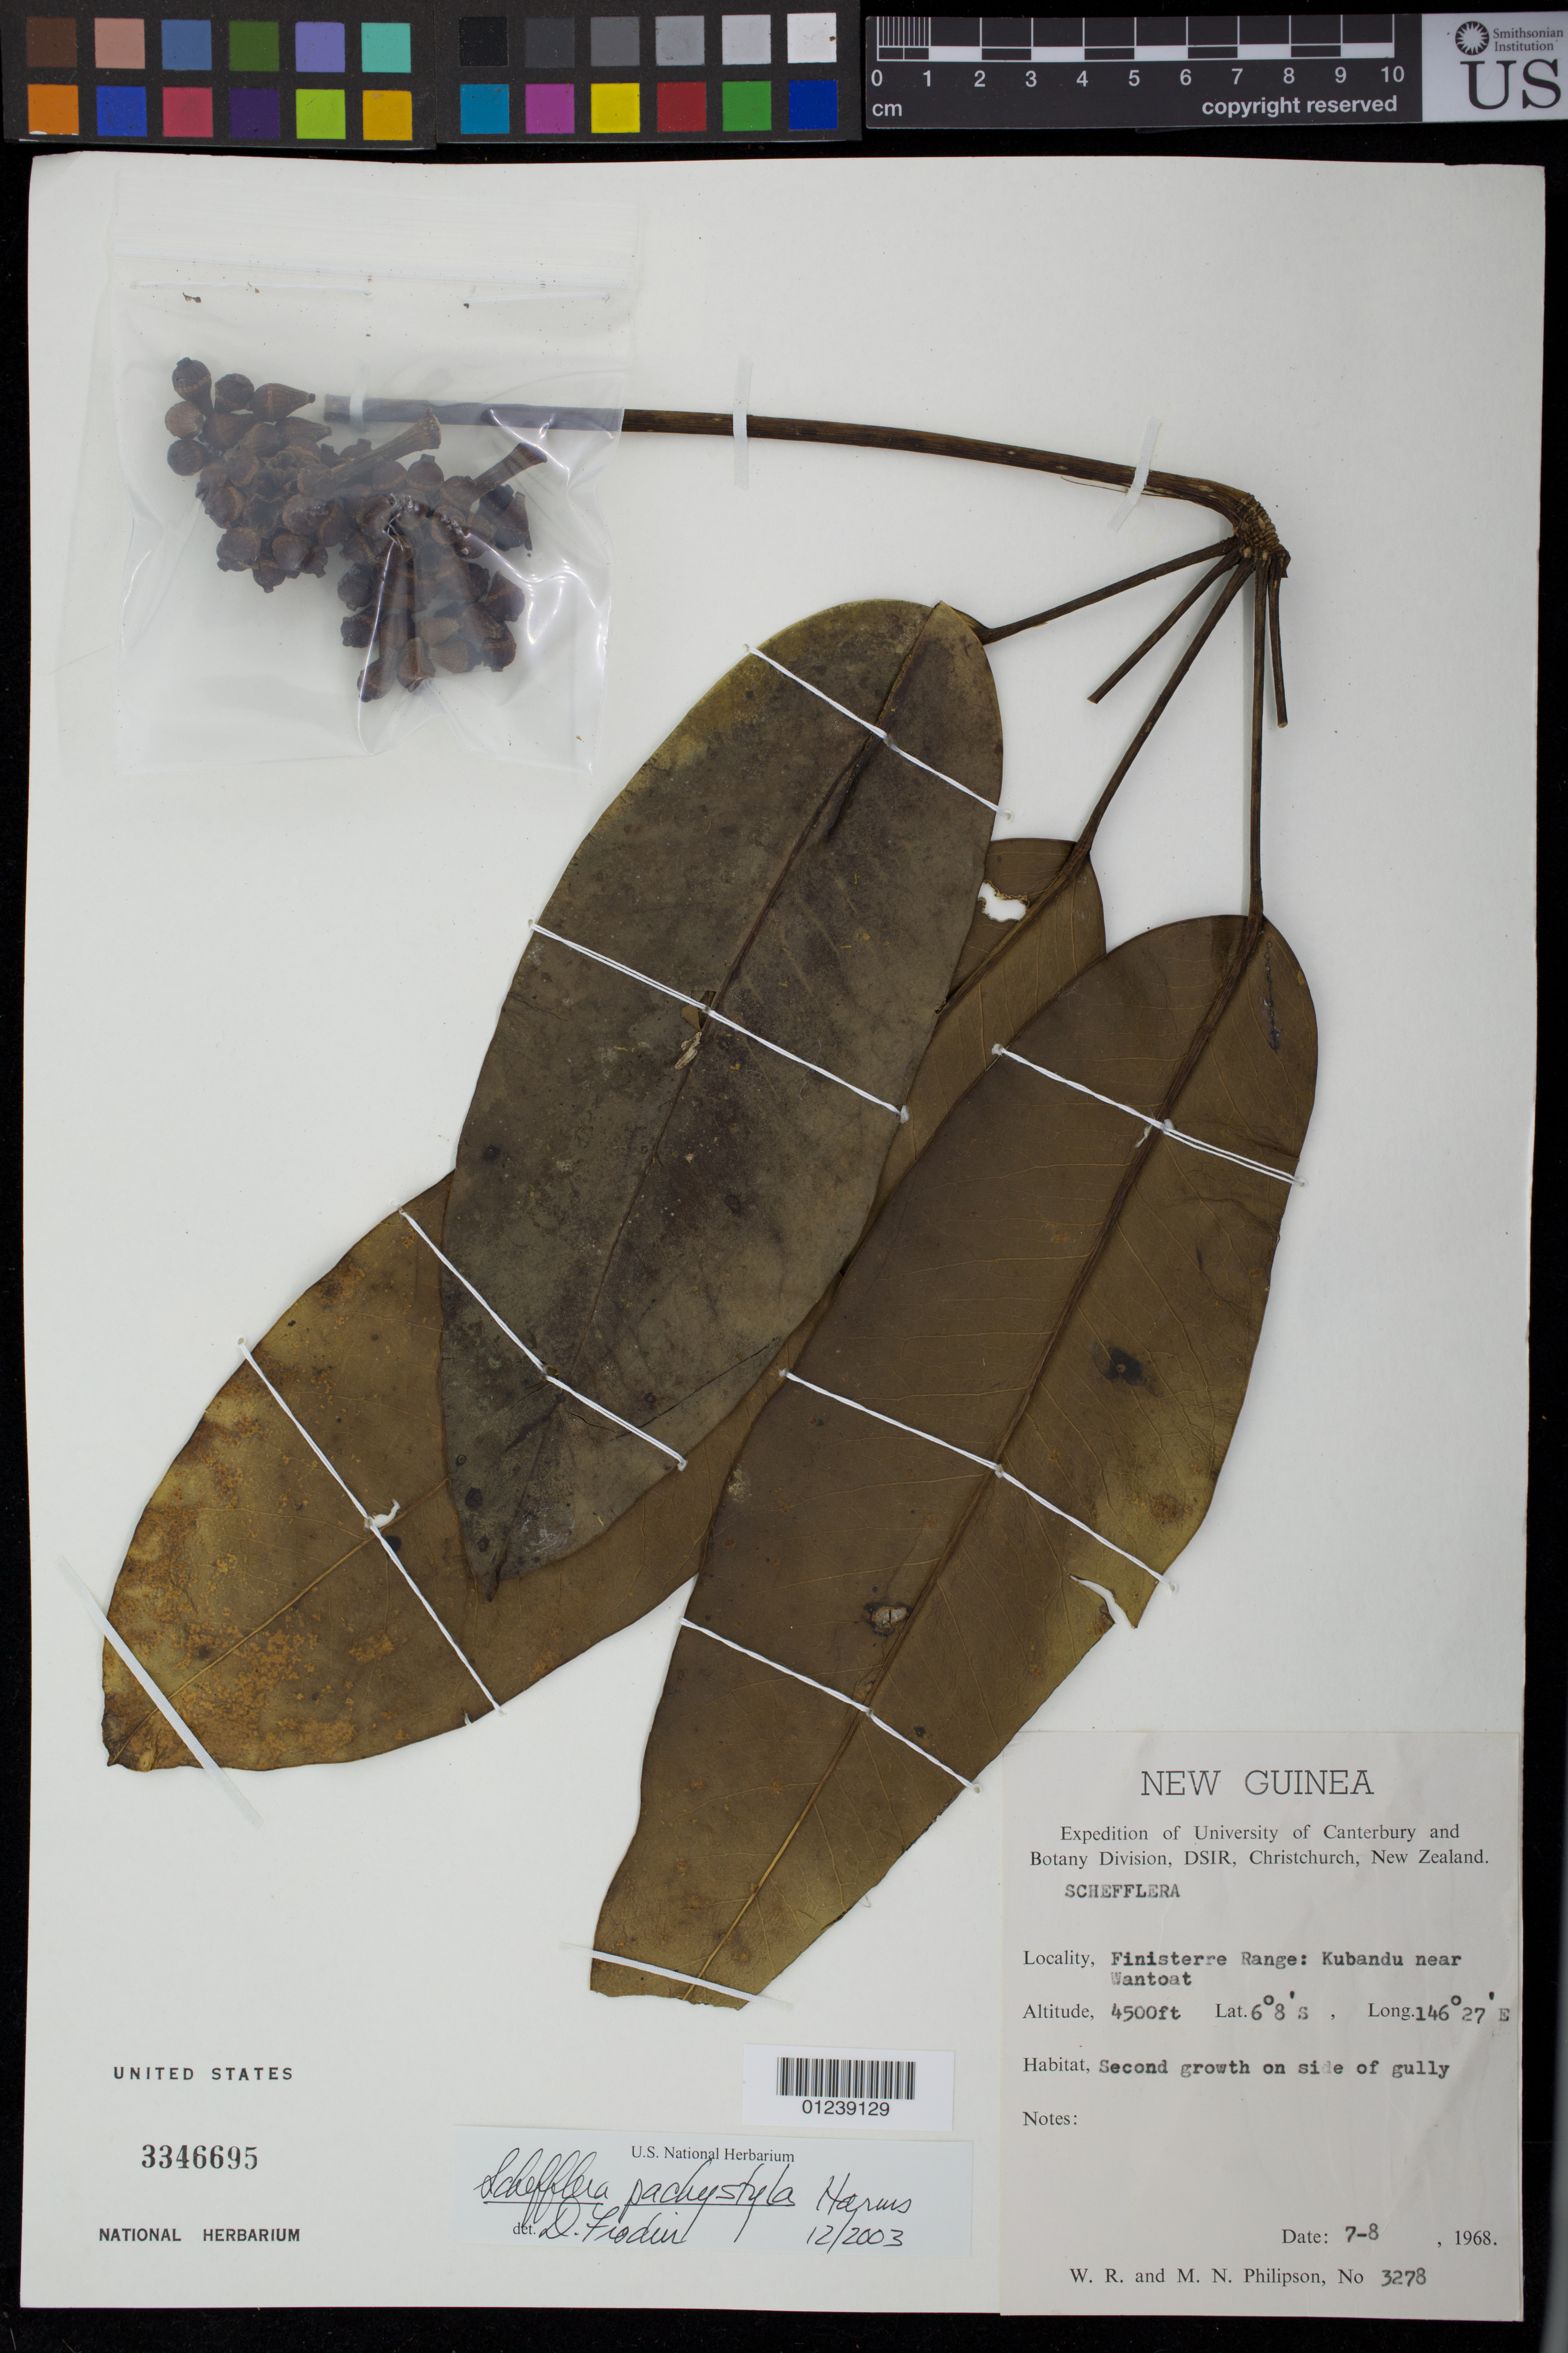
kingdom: Plantae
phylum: Tracheophyta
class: Magnoliopsida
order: Apiales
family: Araliaceae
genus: Heptapleurum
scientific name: Heptapleurum pachystylum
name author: (Harms) G. M. Plunkett & Lowry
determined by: Wagner, W. L., (BOT), Smithsonian Institution - National Museum of Natural History (UNITED STATES)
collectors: W. R. Philipson & M. Philipson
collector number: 3278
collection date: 1968-08-07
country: Papua New Guinea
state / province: Morobe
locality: Finistere Range: Kubandu near Wantoat.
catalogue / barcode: US 3346695